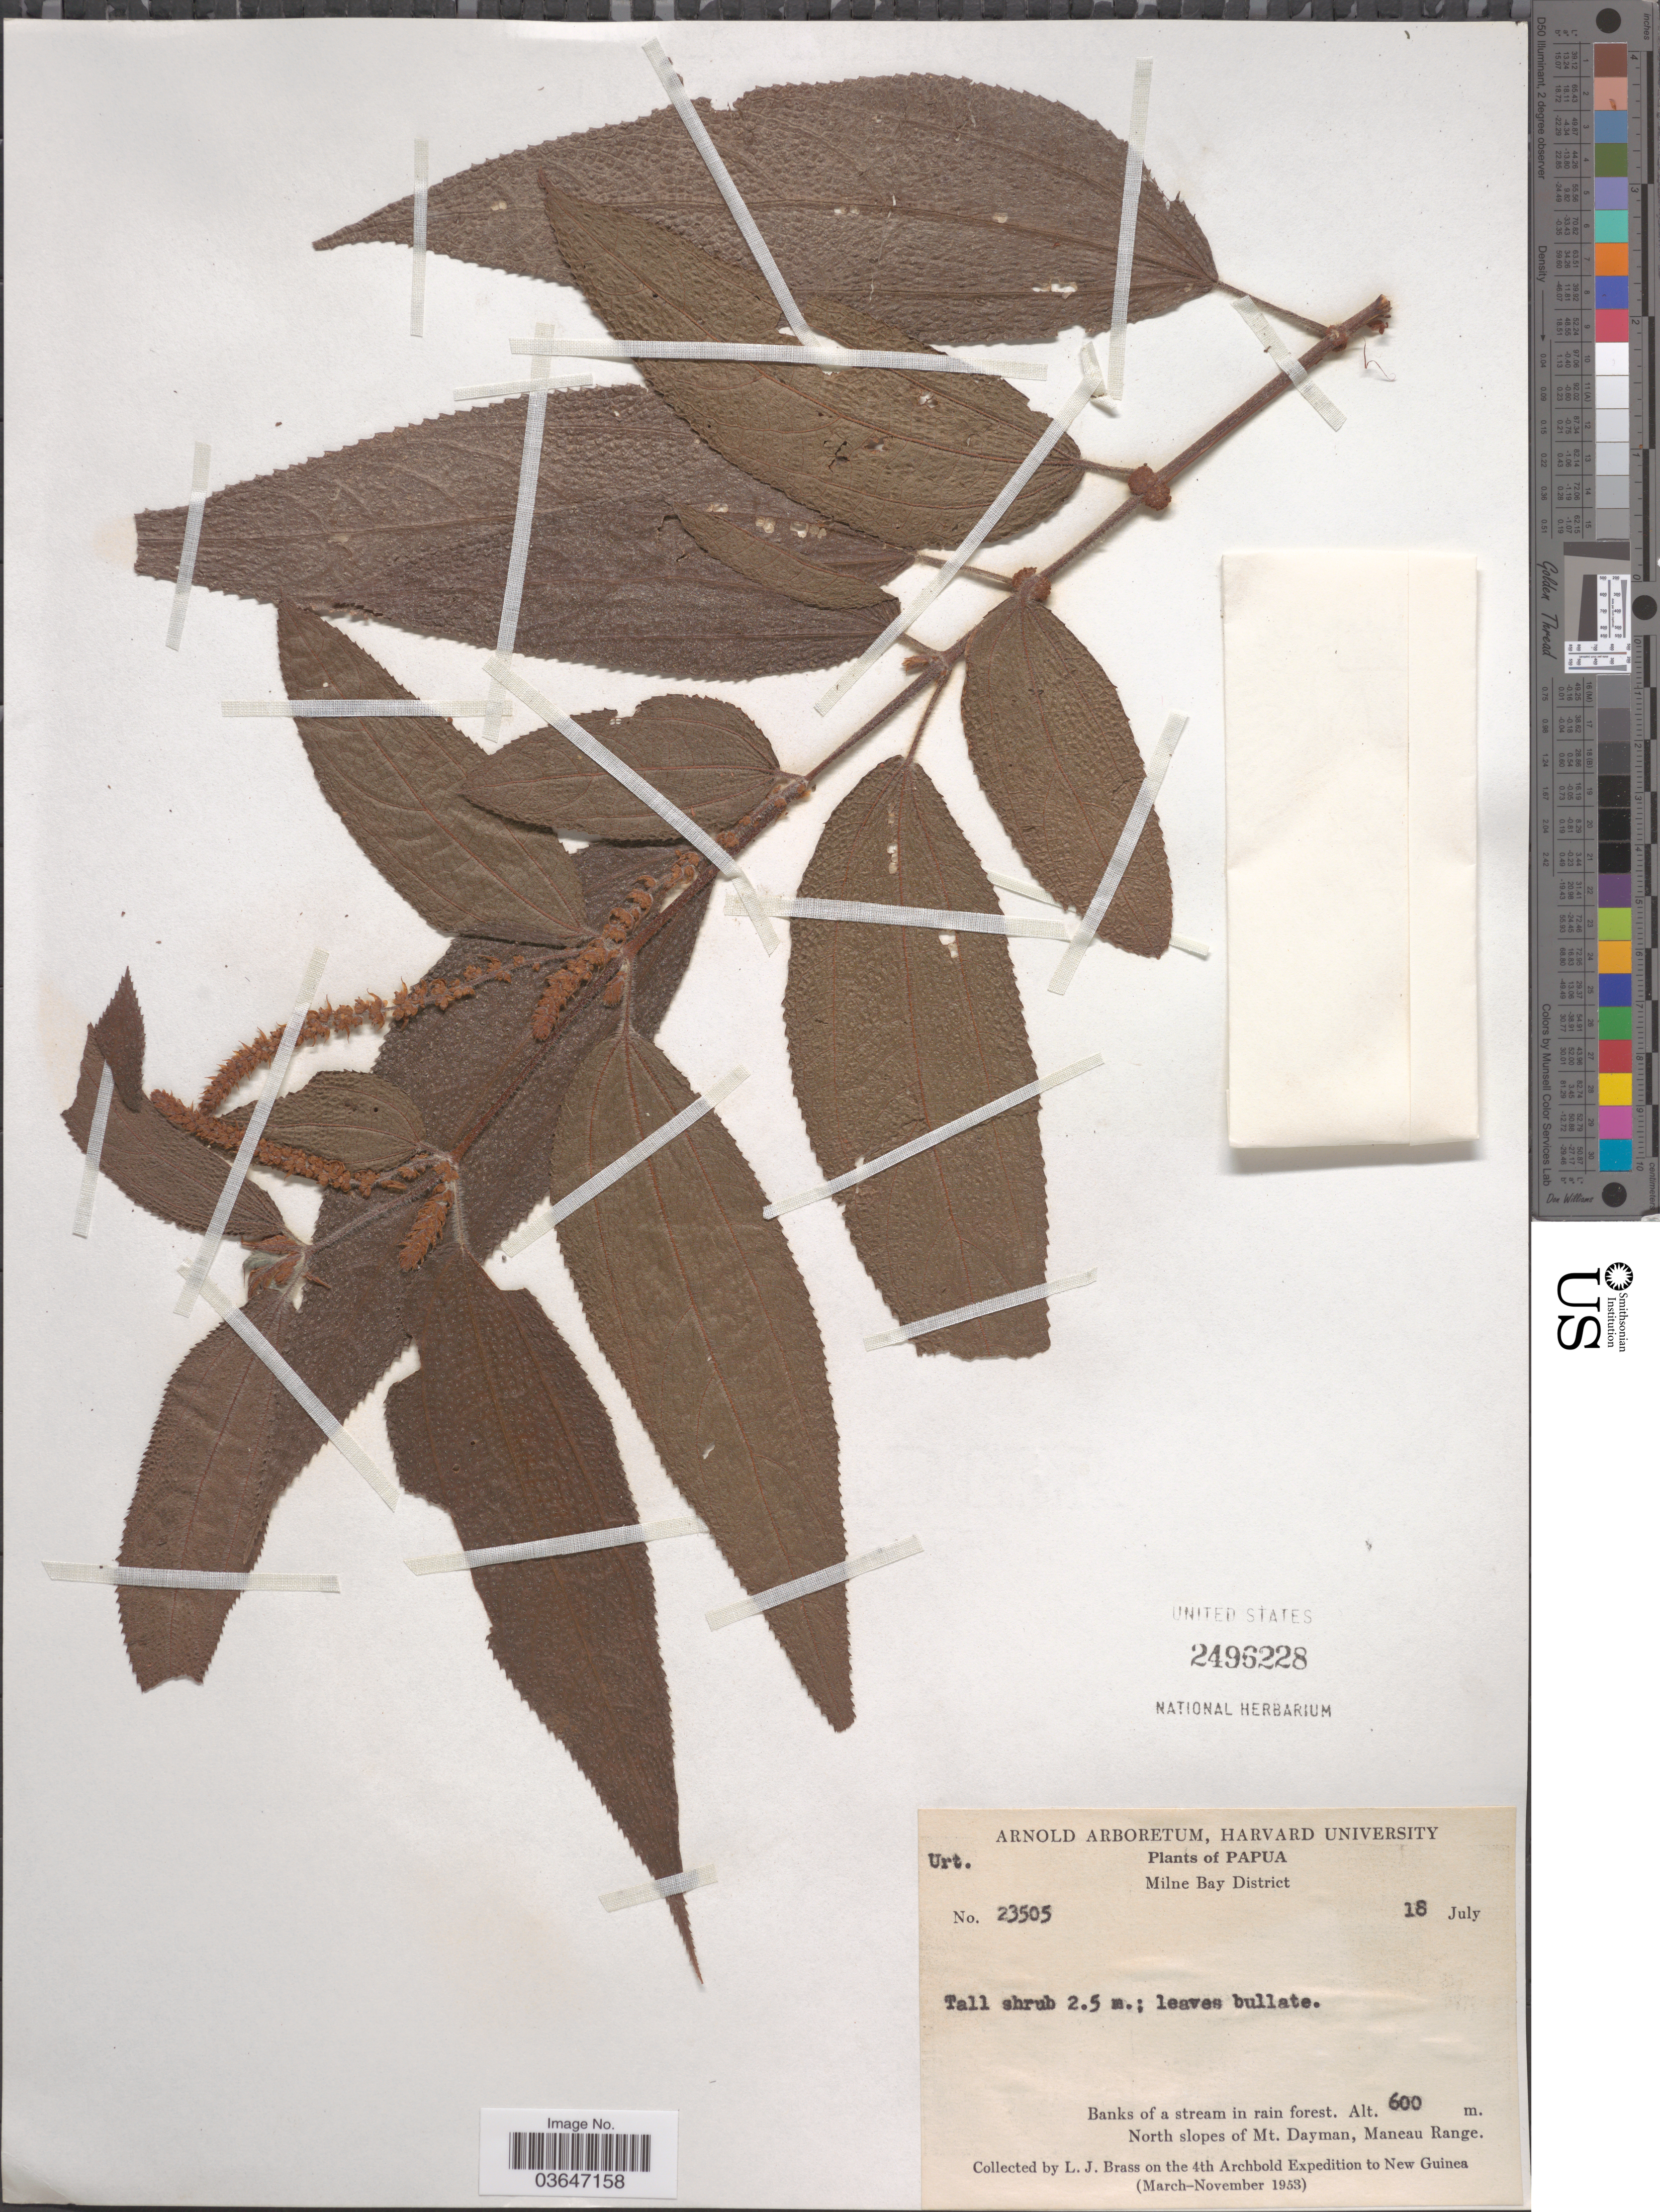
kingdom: Plantae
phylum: Tracheophyta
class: Magnoliopsida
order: Proteales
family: Proteaceae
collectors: L. J. Brass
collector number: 23505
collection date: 1953-07-18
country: Papua New Guinea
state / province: Milne Bay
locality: Papua. Milne Bay District. North slopes of Mt. Dayman, Maneau Range. New Guinea.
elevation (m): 600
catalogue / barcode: US 2496228